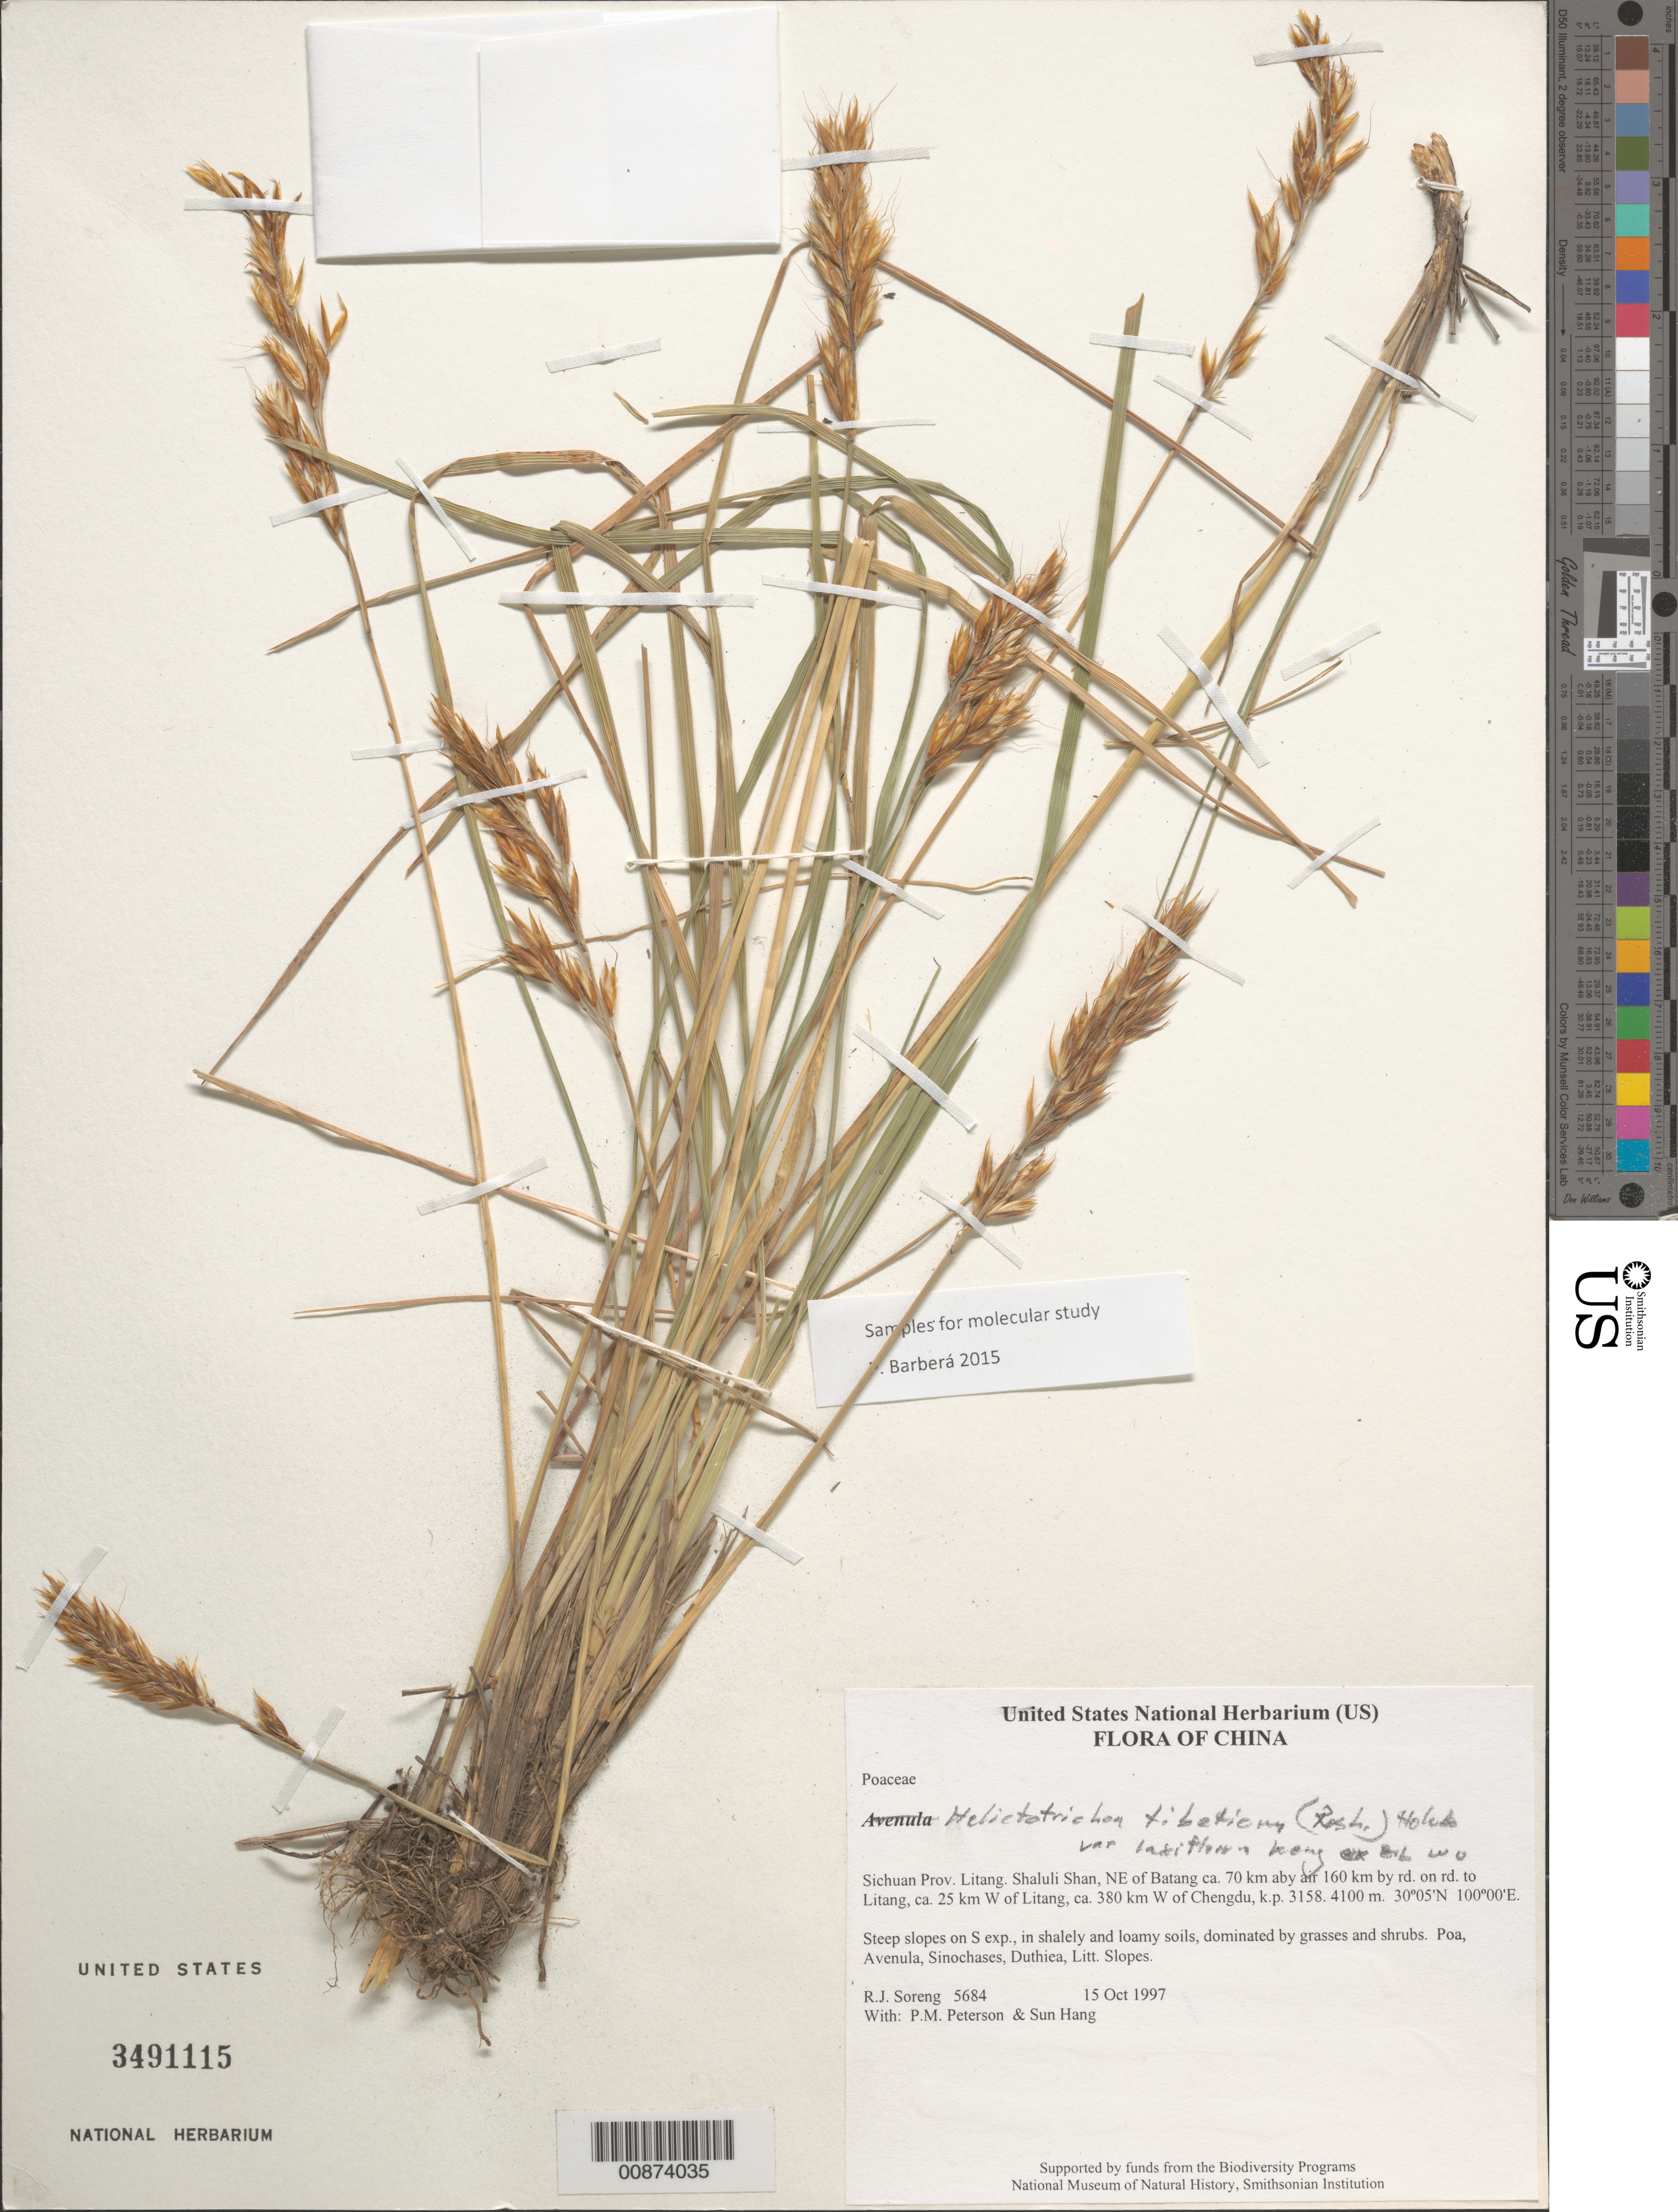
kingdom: Plantae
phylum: Tracheophyta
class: Liliopsida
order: Poales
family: Poaceae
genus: Helictotrichon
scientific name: Helictotrichon tibeticum var. laxiflorum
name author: Keng ex Z.L. Wu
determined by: Soreng, Robert J., Research Associate (BOT), Smithsonian Institution - National Museum of Natural History (UNITED STATES)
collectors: R. J. Soreng, P. M. Peterson & Sun Hang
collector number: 5684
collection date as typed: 15 Oct 1997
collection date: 1997-10-15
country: China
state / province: Sichuan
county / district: Litang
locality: Shaluli Shan, NE of Batang ca. 70 km aby air 160 km by rd. on rd. to Litang, ca. 25 km W of Litang, ca. 380 km W of Chengdu, k.p. 3158.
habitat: Steep slopes on S exp., in shalely and loamy soils, dominated by grasses and shrubs. Poa, Avenula, Sinochases, Duthiea, Litt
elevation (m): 4100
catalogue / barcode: US 3491115